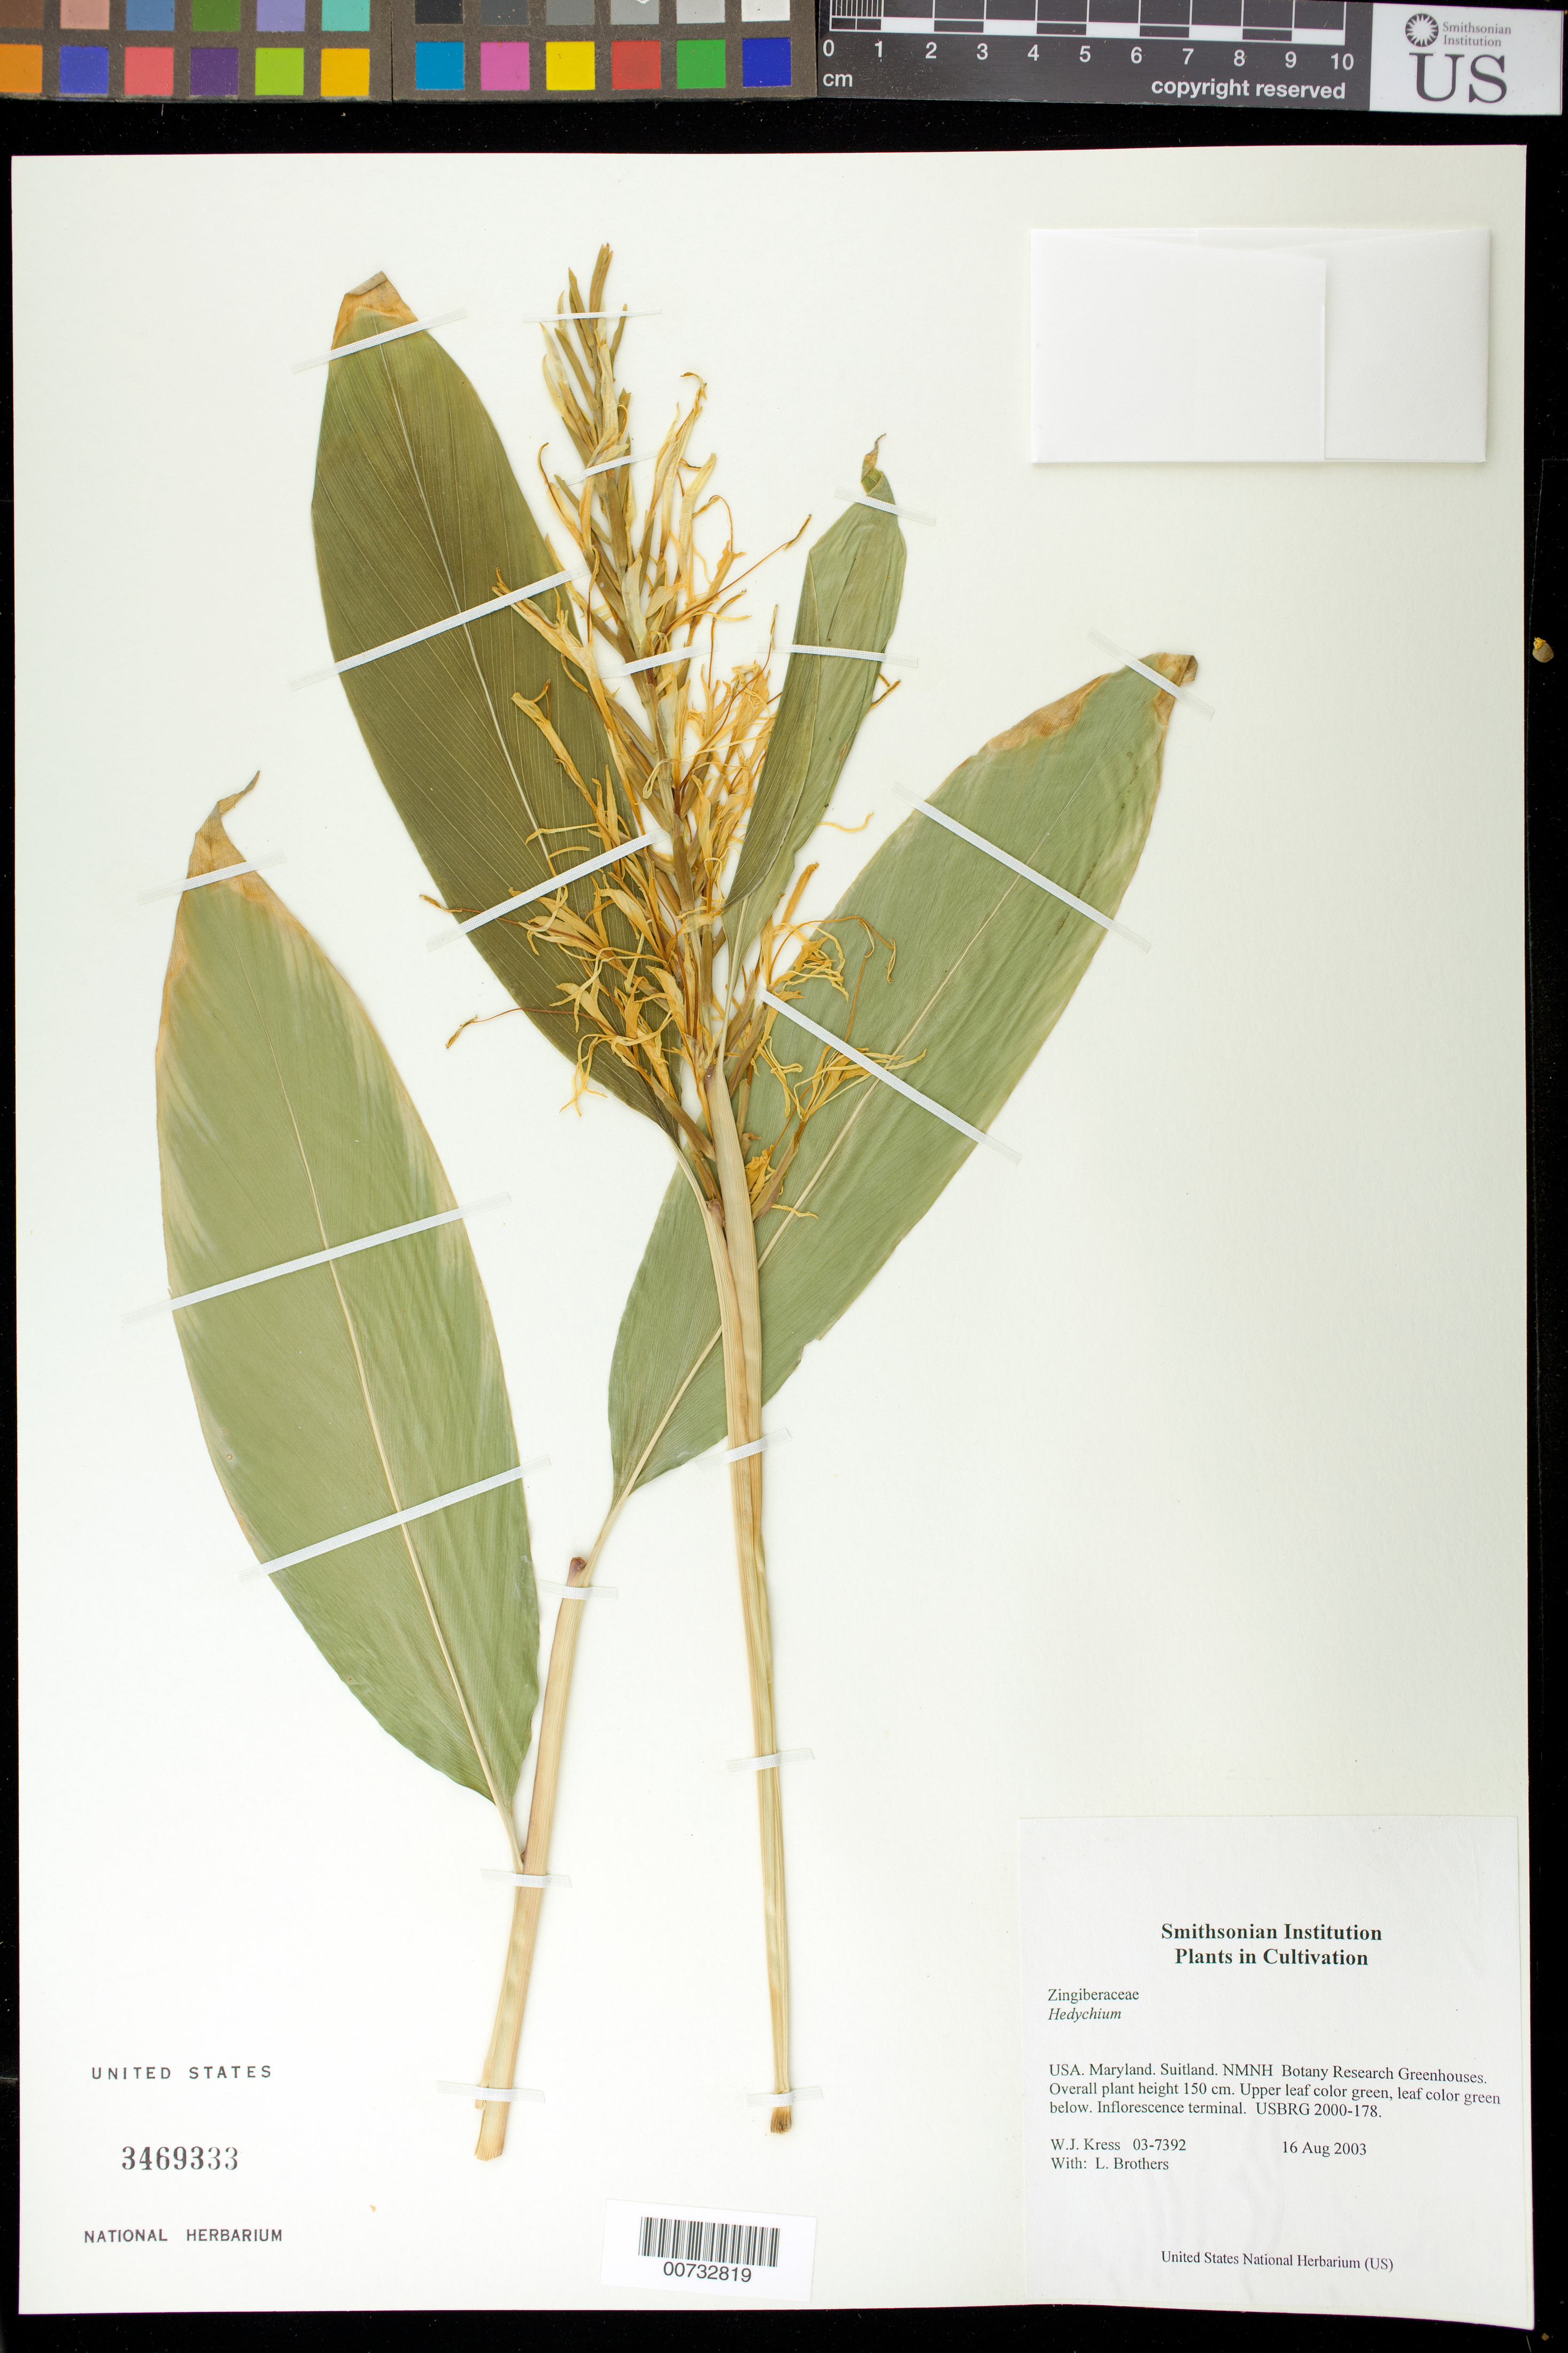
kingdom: Plantae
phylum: Tracheophyta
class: Liliopsida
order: Zingiberales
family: Zingiberaceae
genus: Hedychium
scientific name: Hedychium sp.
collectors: W. J. Kress & L. E. Brothers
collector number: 03-7392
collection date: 2003-08-16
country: United States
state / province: Maryland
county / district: Prince George's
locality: NMNH Botany Research Greenhouses. Suitland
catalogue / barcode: US 3469333